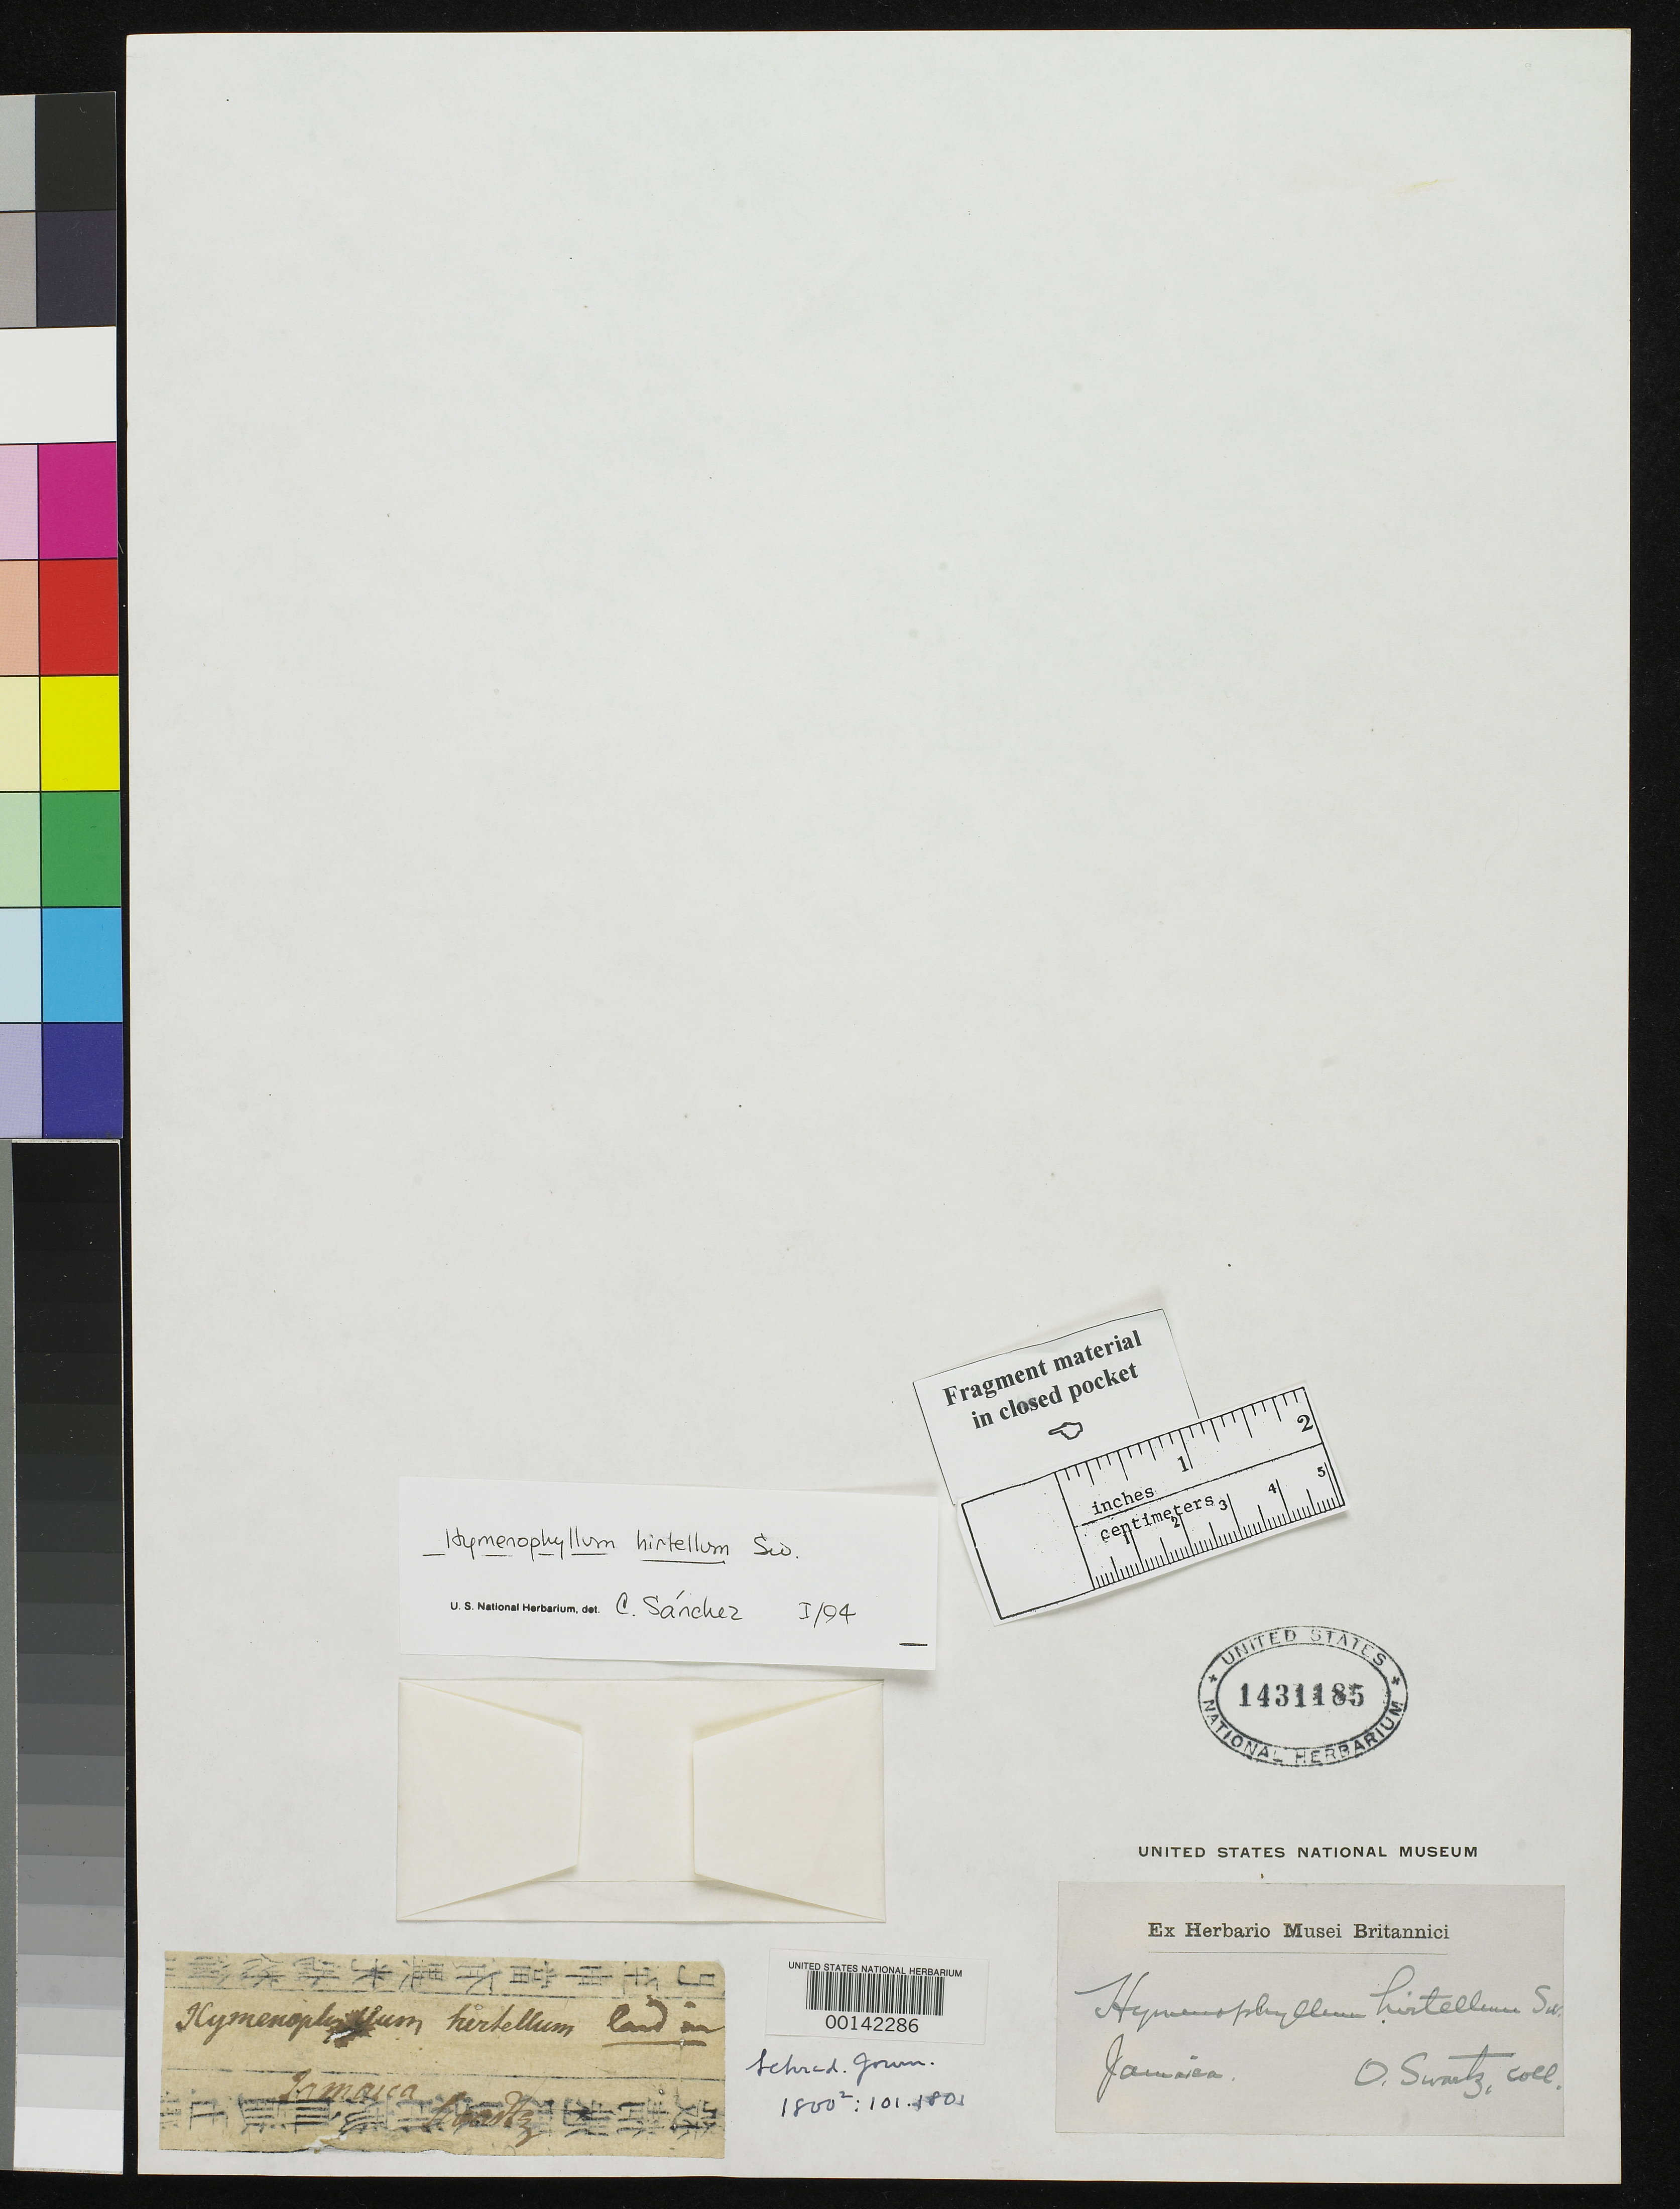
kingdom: Plantae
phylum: Tracheophyta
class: Polypodiopsida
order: Hymenophyllales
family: Hymenophyllaceae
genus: Hymenophyllum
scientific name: Hymenophyllum hirtellum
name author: Sw. in Schrad.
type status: Type Collection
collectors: O. P. Swartz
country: Jamaica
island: Greater Antilles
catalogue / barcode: US 1431185